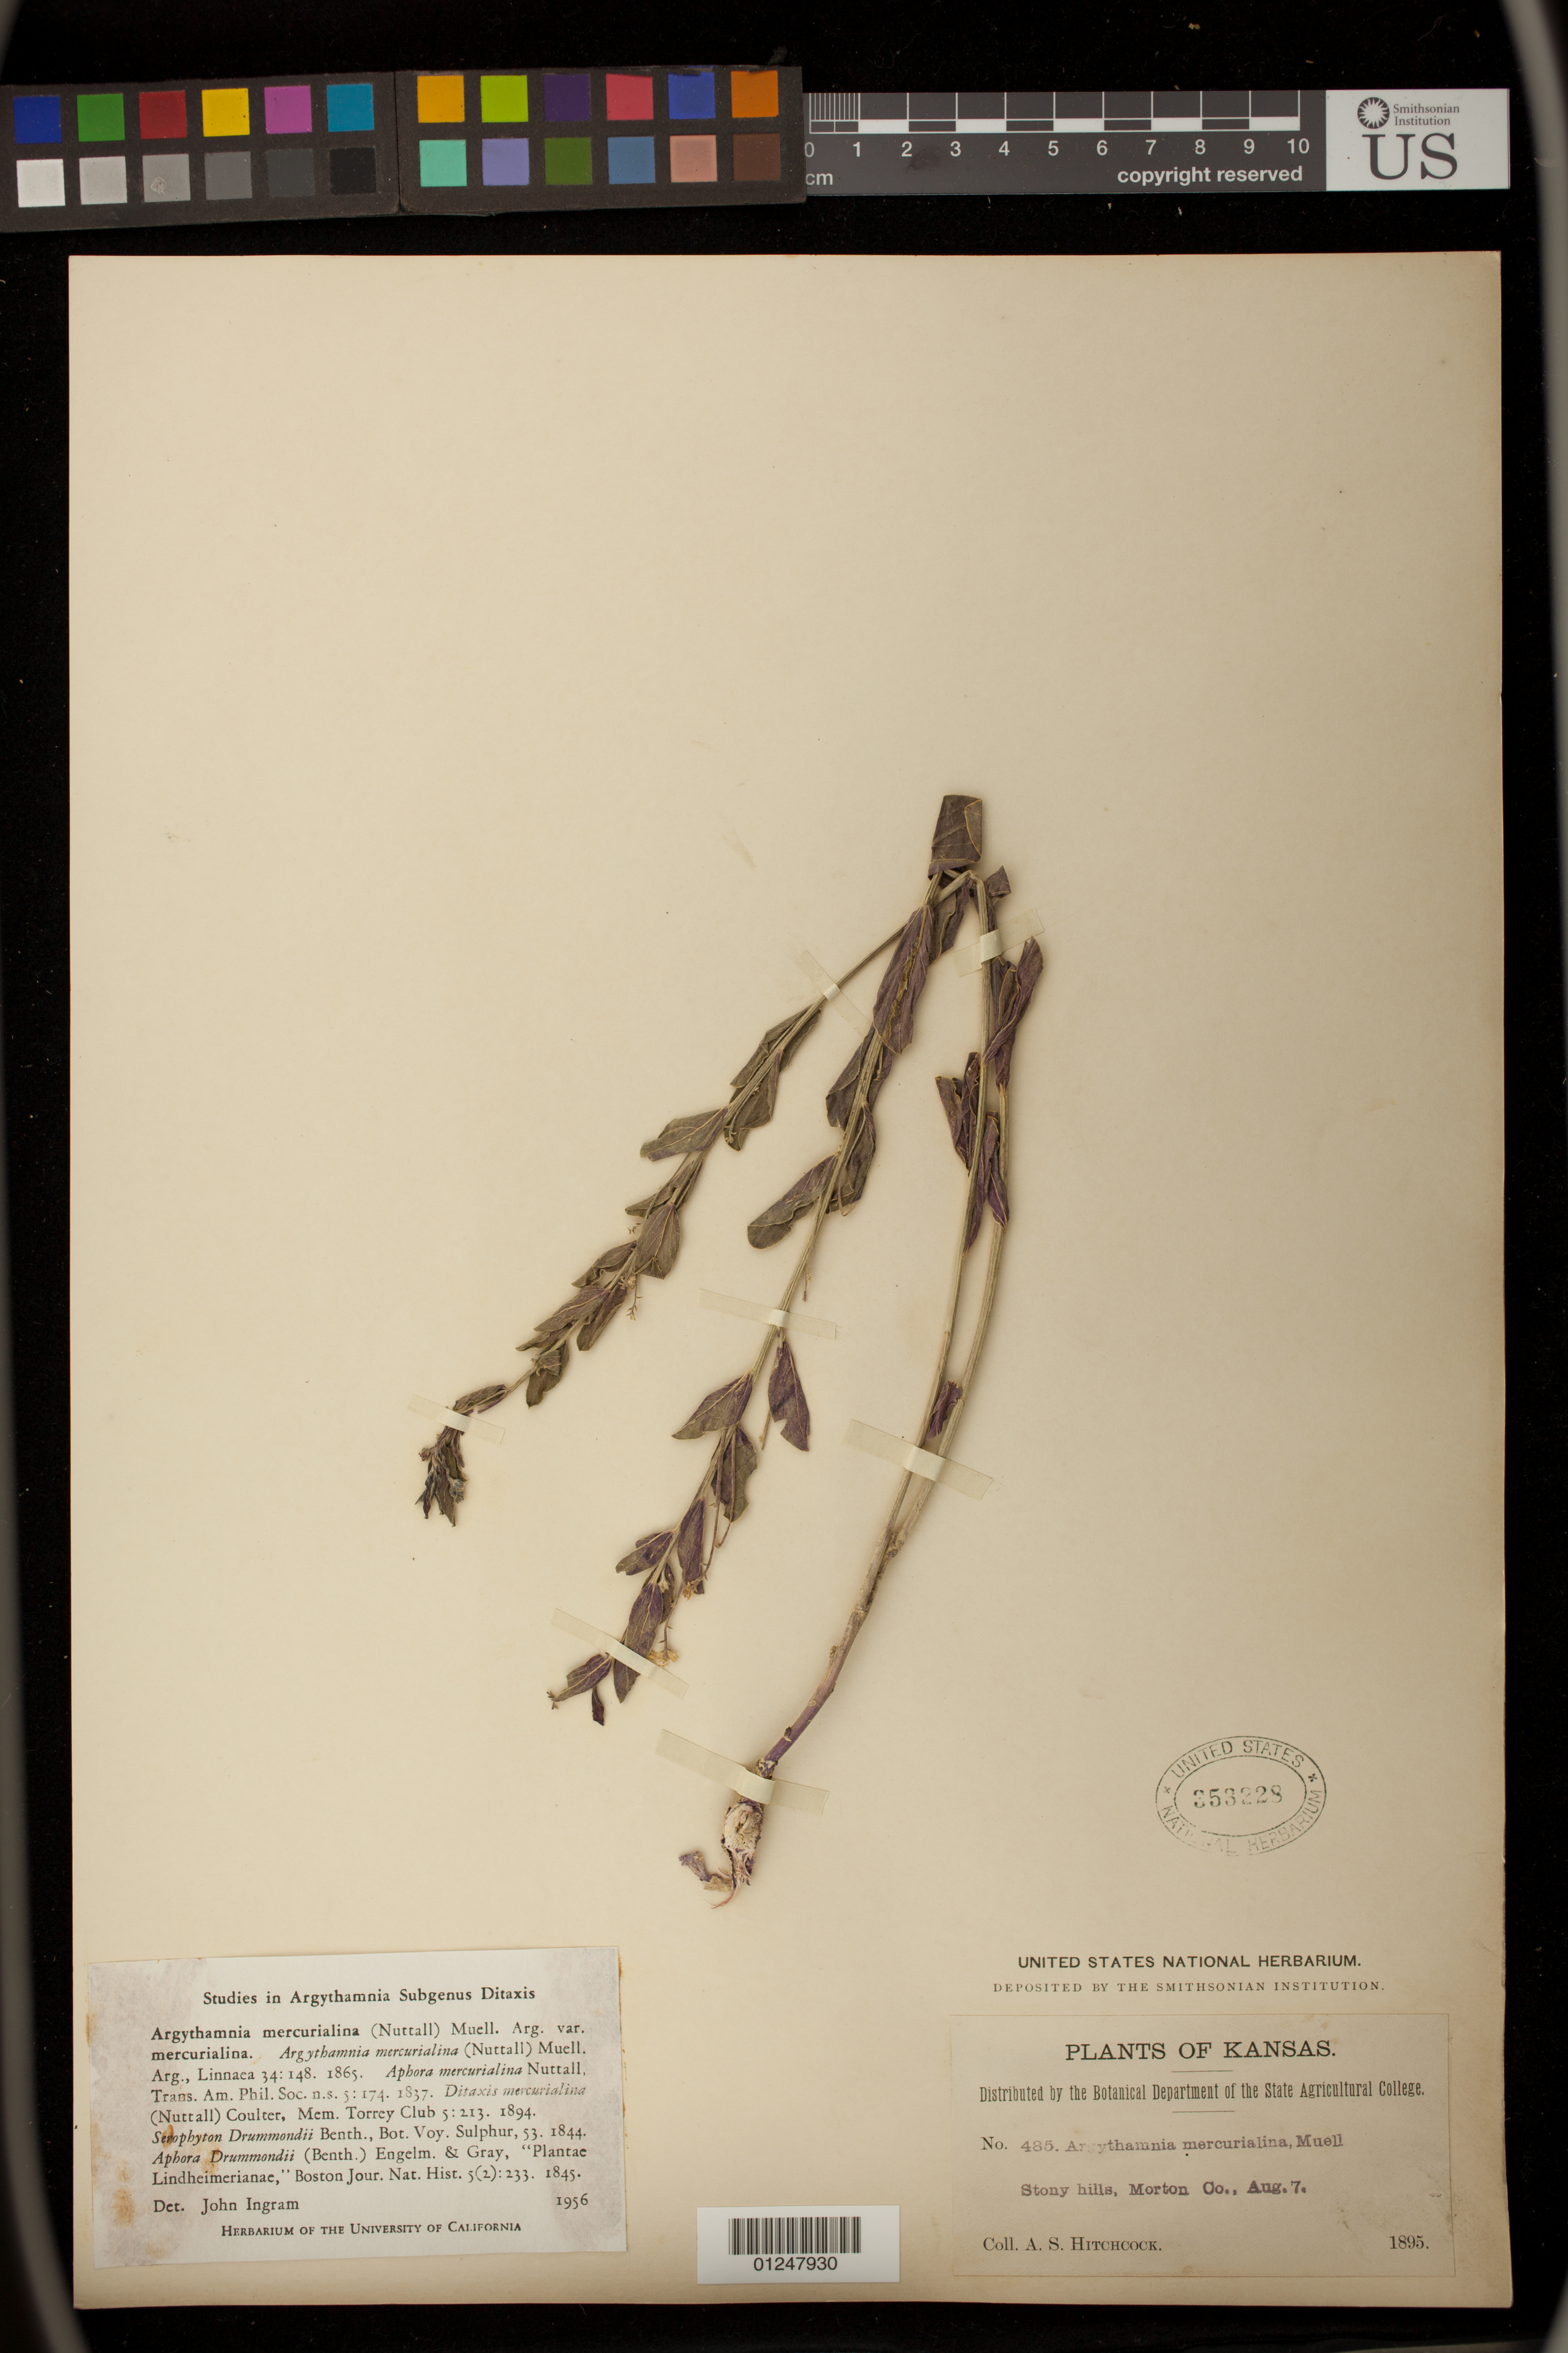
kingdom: Plantae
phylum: Tracheophyta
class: Magnoliopsida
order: Malpighiales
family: Euphorbiaceae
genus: Argythamnia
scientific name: Argythamnia mercurialina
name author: (Nutt.) Müll. Arg.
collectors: A. S. Hitchcock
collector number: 485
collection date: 1895-08-07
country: United States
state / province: Kansas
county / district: Morton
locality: Stony Hills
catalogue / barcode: US 353228